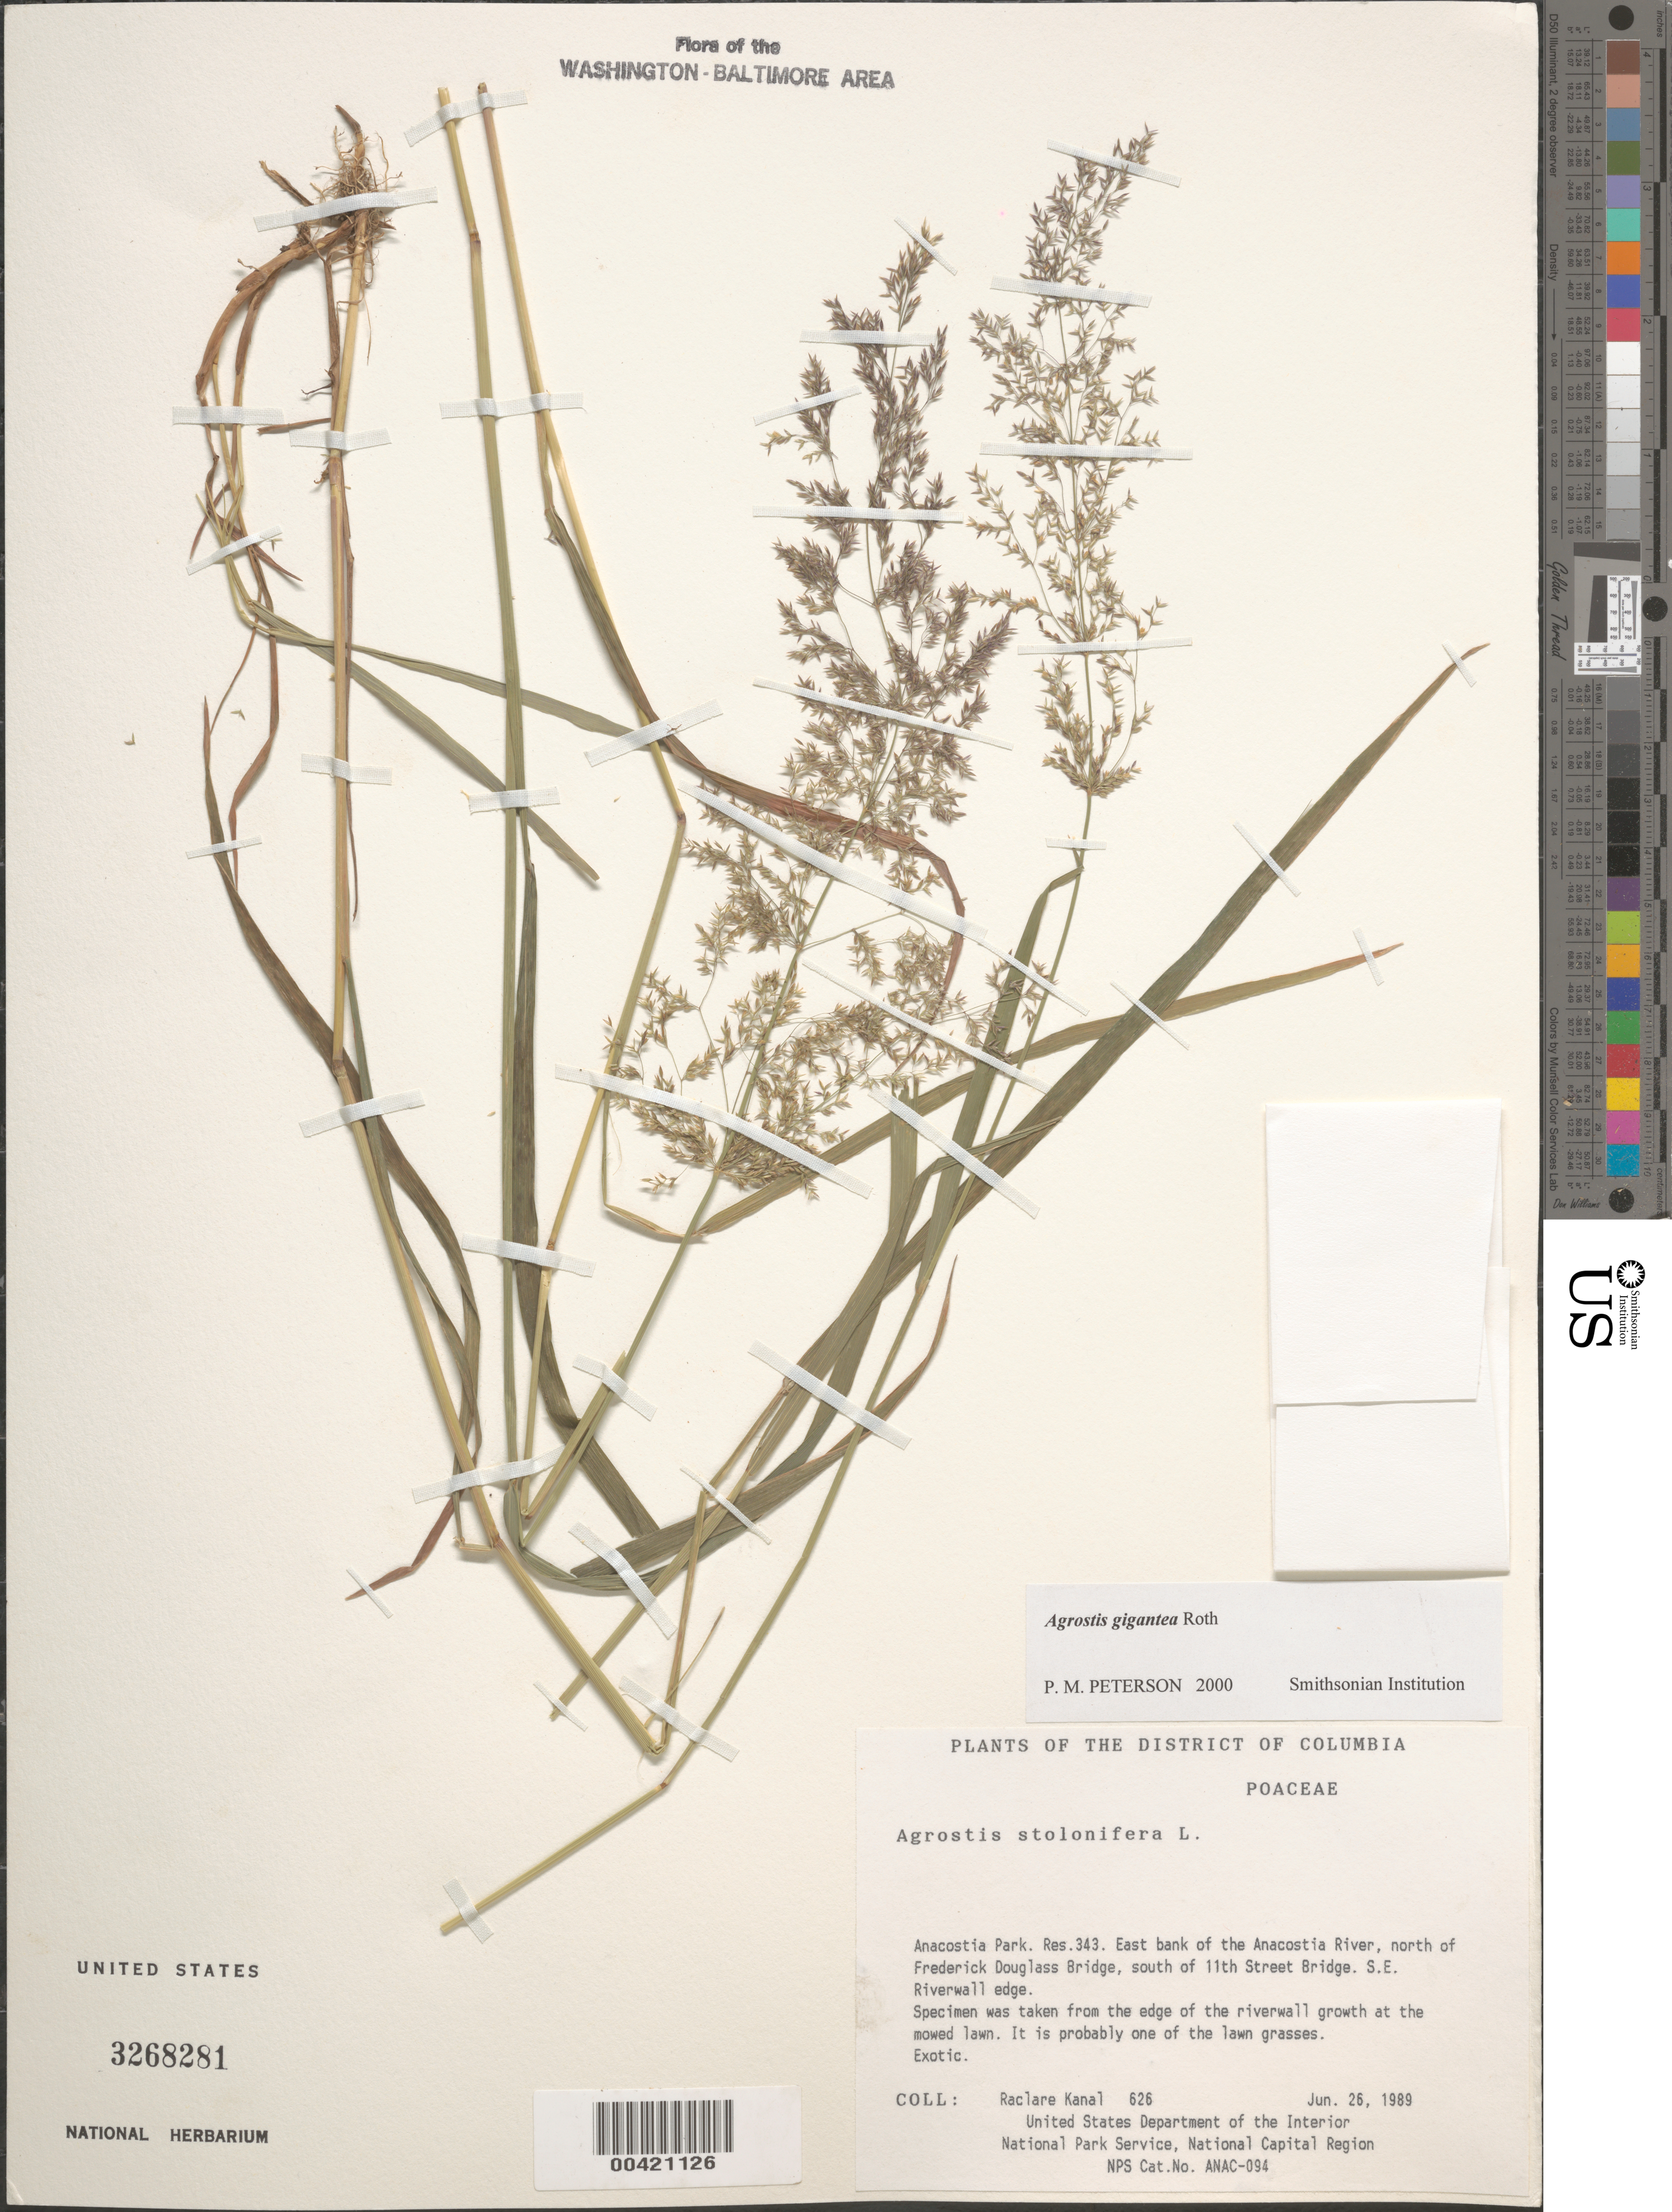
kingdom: Plantae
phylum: Tracheophyta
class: Liliopsida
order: Poales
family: Poaceae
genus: Agrostis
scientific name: Agrostis gigantea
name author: Roth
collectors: R. Kanal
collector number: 626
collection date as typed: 26 Jun 1989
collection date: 1989-06-26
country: United States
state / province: District of Columbia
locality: Anacostia Park, E of Anacostia River, N of Frederick Douglass Bridge, S of 11th street Bridge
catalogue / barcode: US 3268281